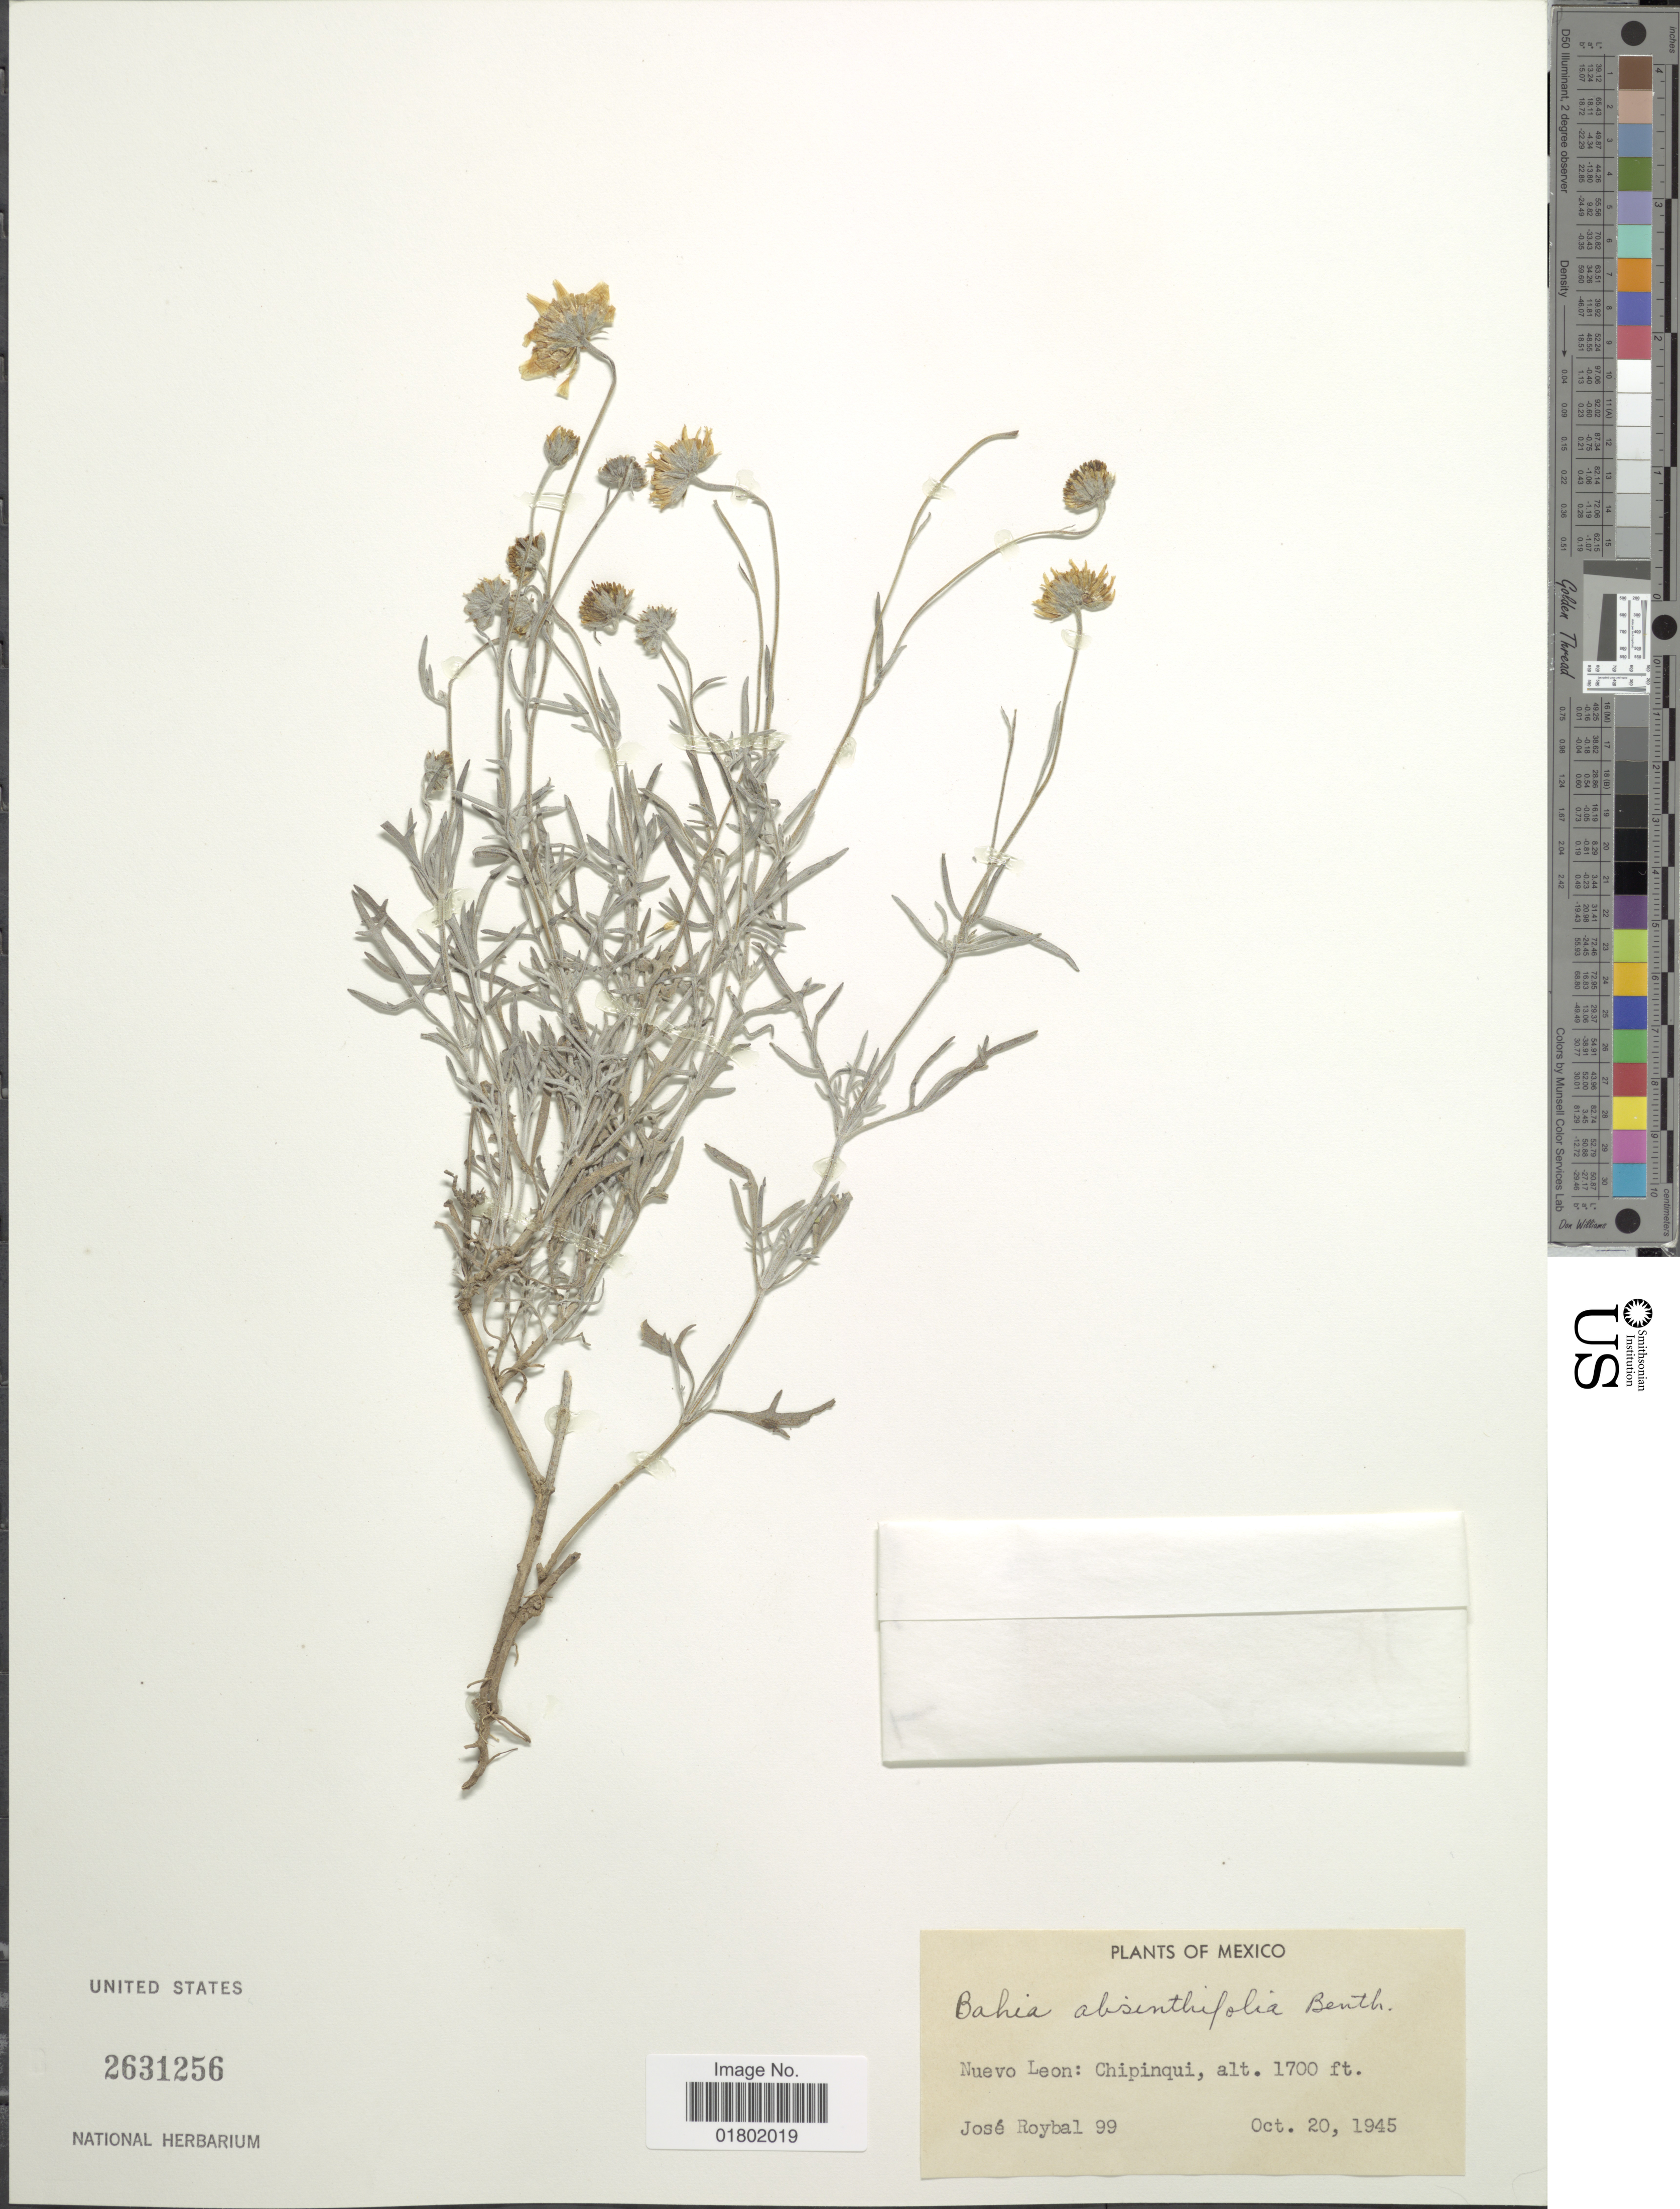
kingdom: Plantae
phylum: Tracheophyta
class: Magnoliopsida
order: Asterales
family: Asteraceae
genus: Bahia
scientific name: Bahia absinthifolia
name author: Benth.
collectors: J. J. Roybal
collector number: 99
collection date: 1945-10-20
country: Mexico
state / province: Nuevo León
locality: Chipinqui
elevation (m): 518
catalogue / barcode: US 2631256